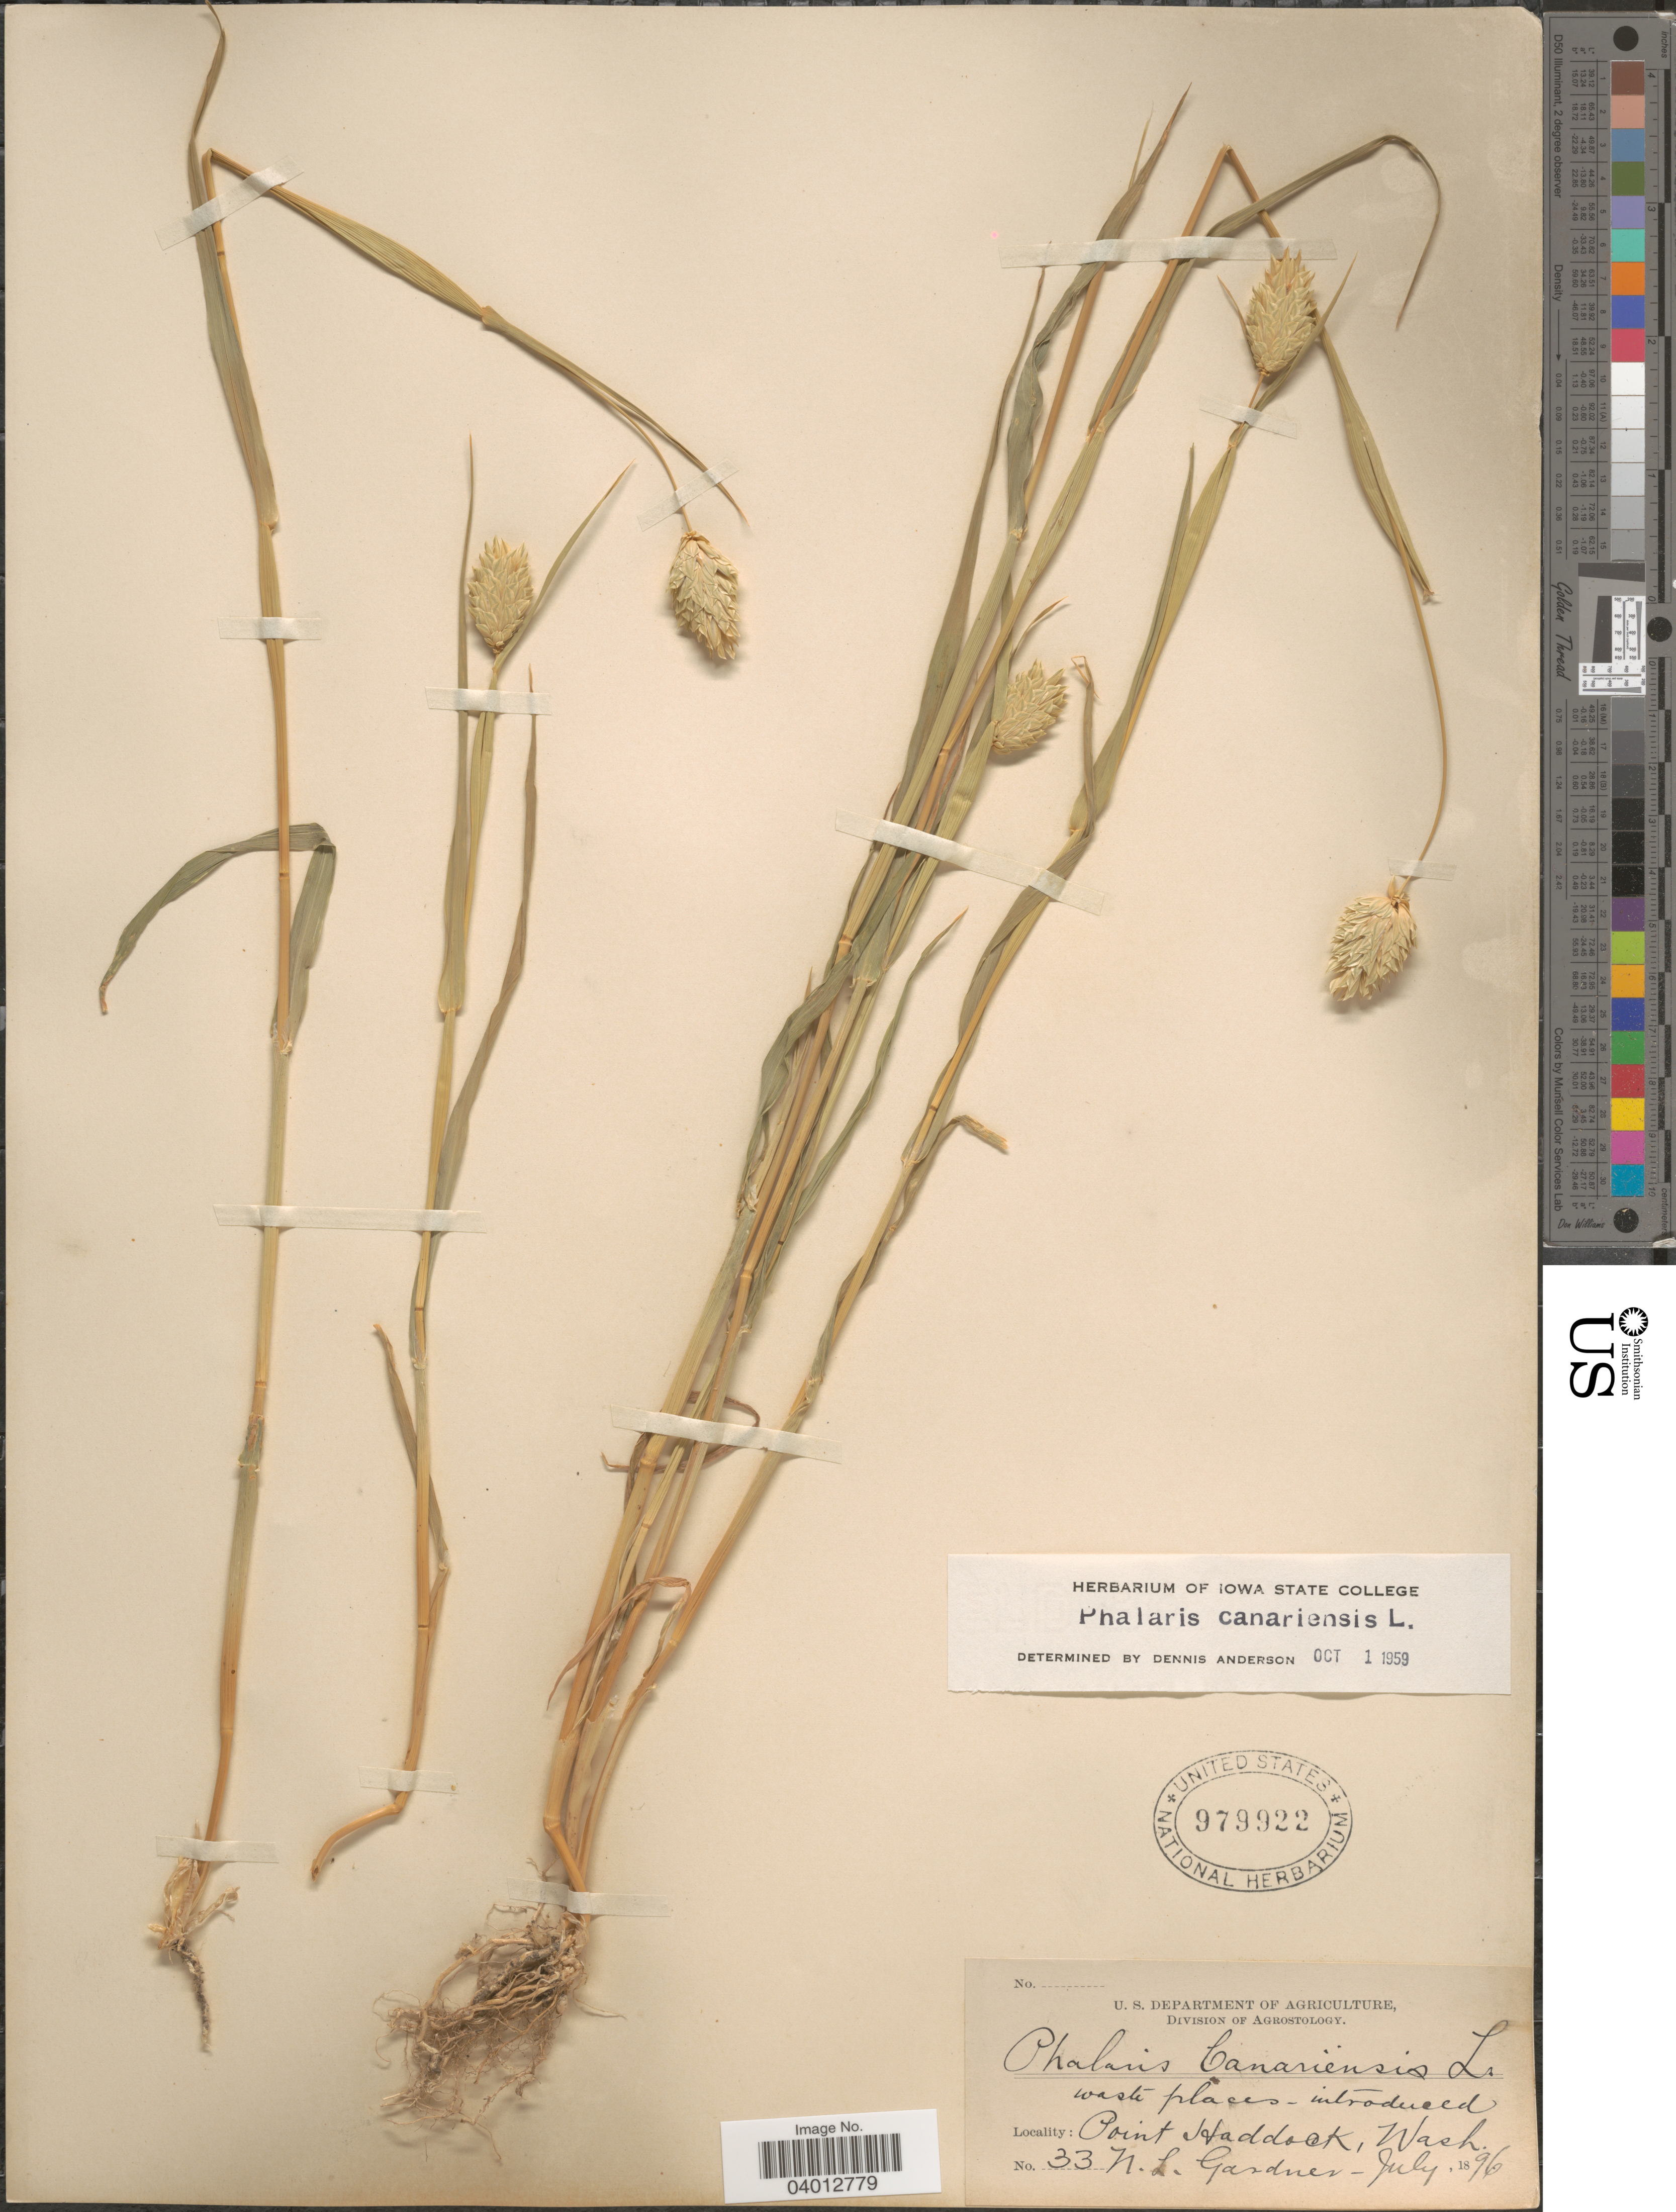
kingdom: Plantae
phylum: Tracheophyta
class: Liliopsida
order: Poales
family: Poaceae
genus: Phalaris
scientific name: Phalaris canariensis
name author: L.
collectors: N. Gardner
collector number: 33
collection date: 1896-07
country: United States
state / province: Washington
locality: Point Haddock.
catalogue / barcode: US 979922